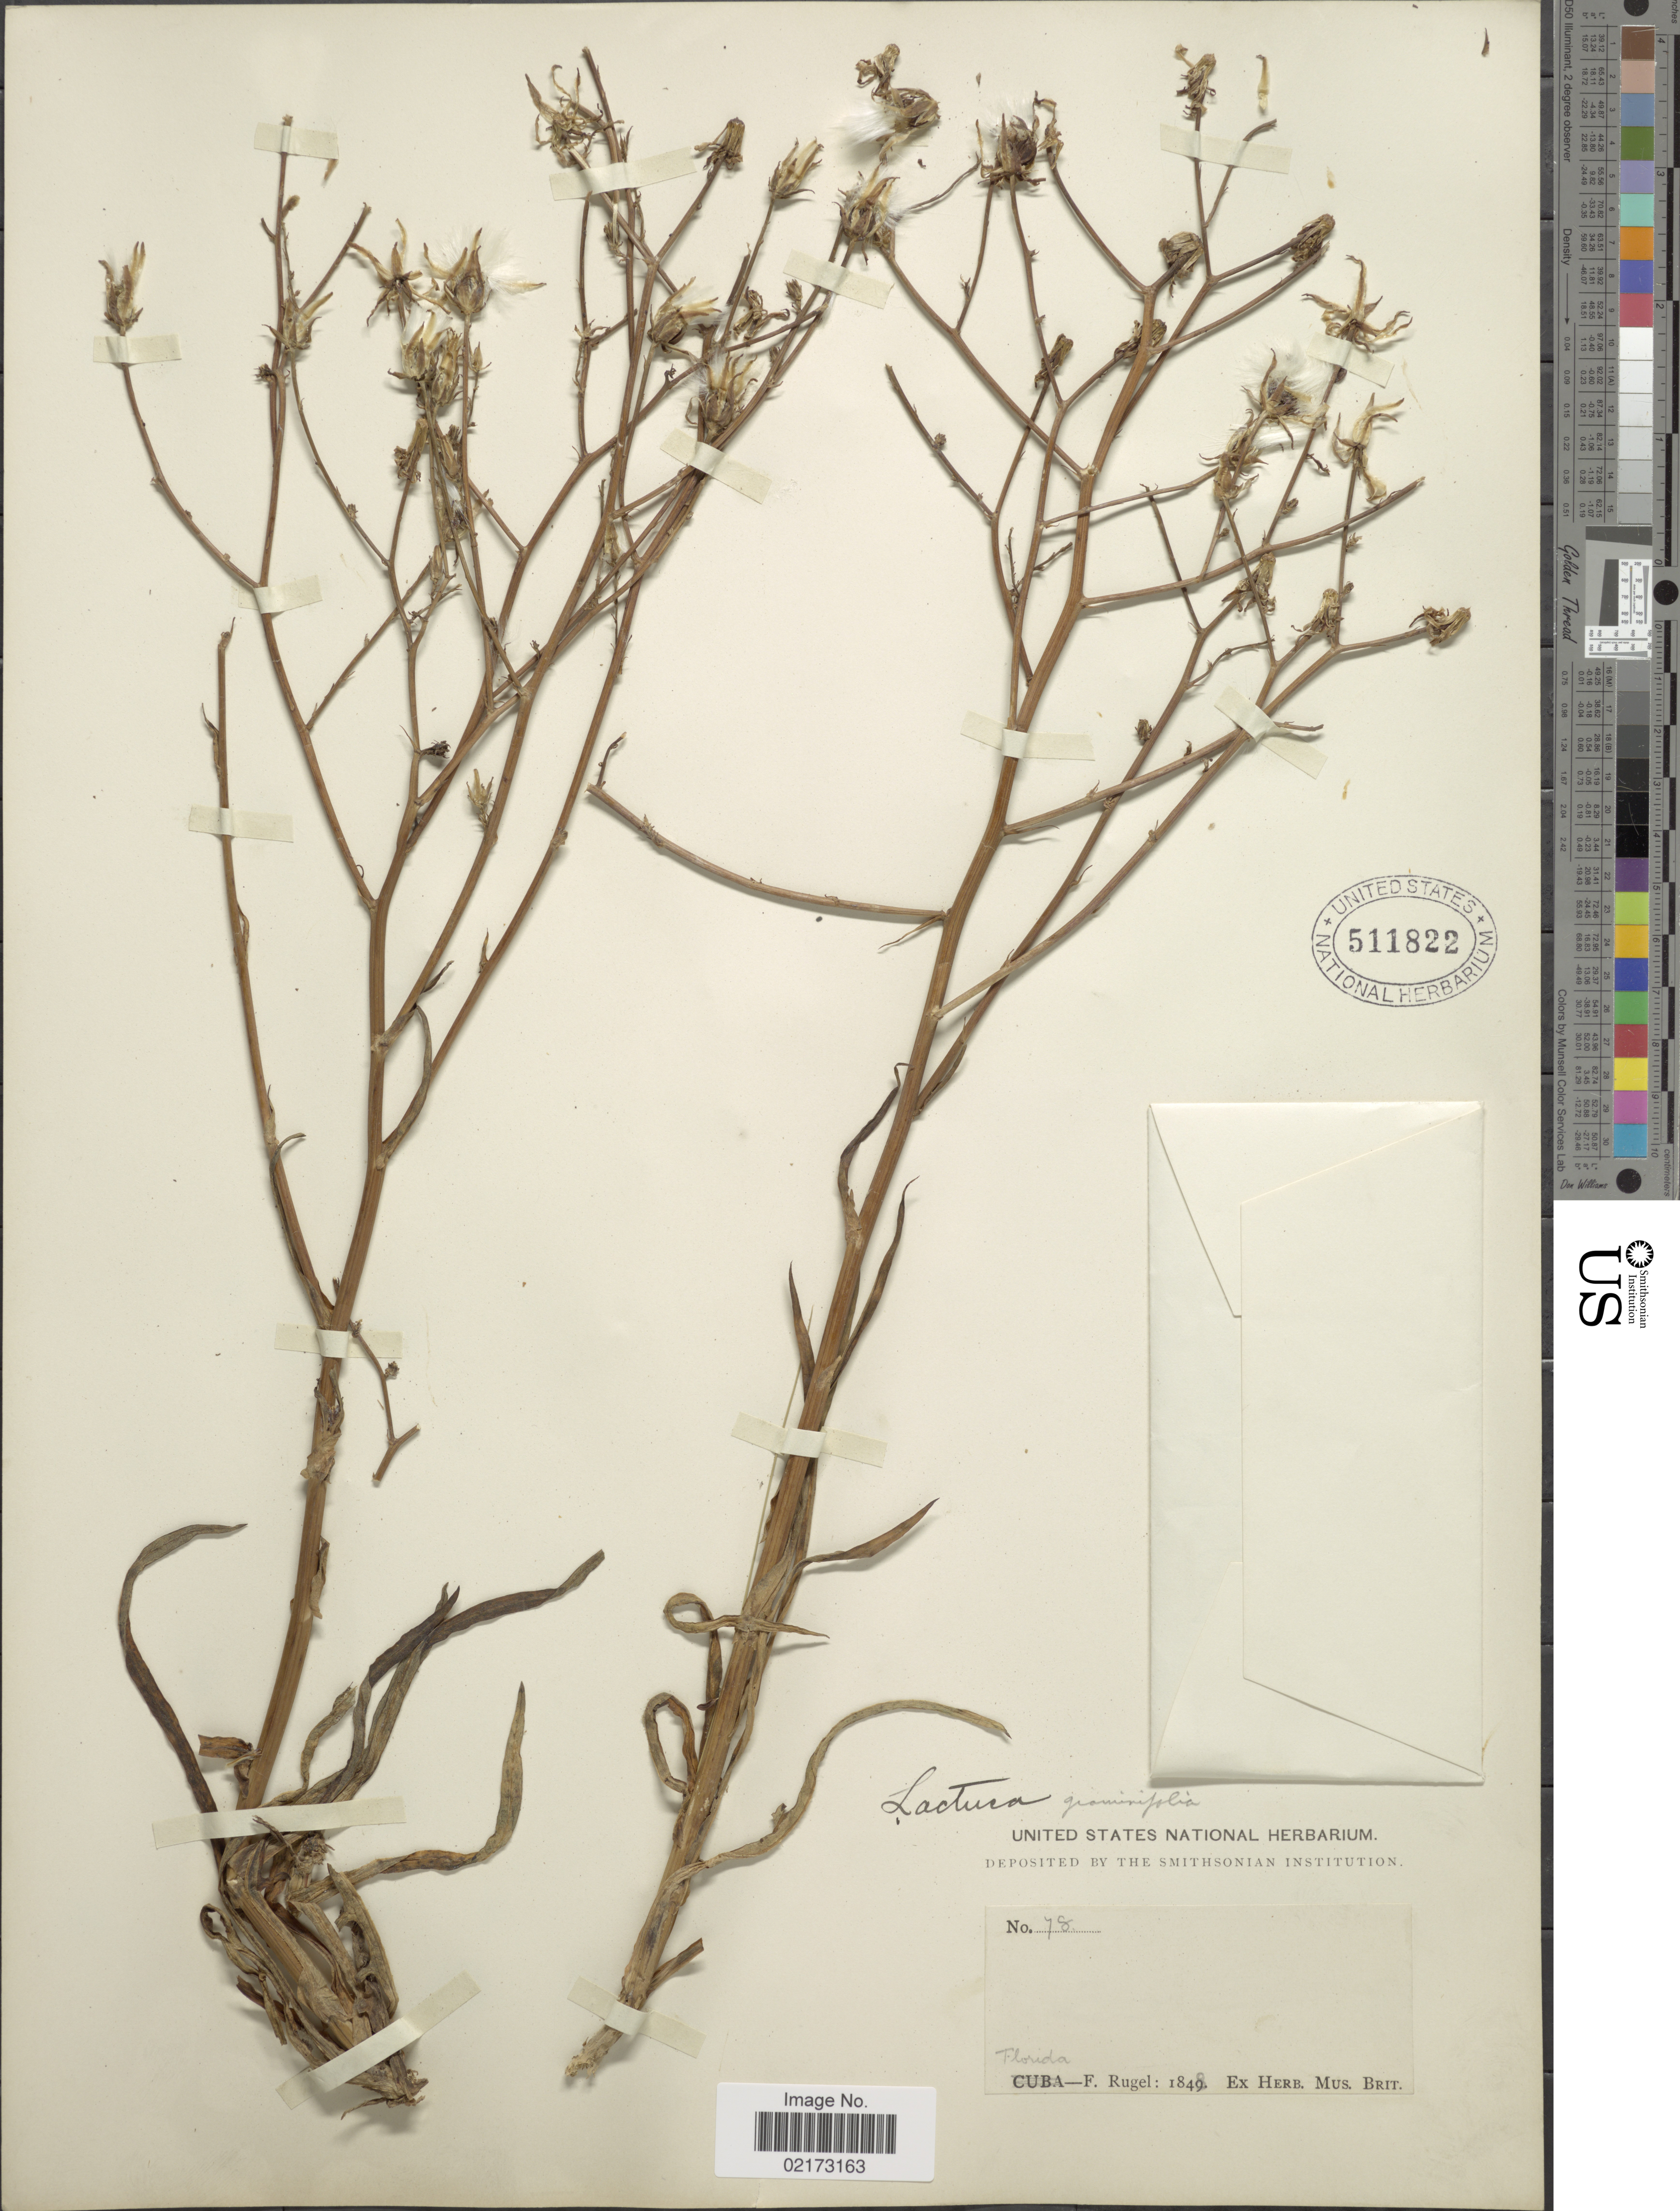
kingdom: Plantae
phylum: Tracheophyta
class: Magnoliopsida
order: Asterales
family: Asteraceae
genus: Lactuca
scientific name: Lactuca graminifolia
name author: Michx.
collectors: F. Rugel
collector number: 78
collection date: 1848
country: United States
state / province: Florida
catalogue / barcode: US 511822